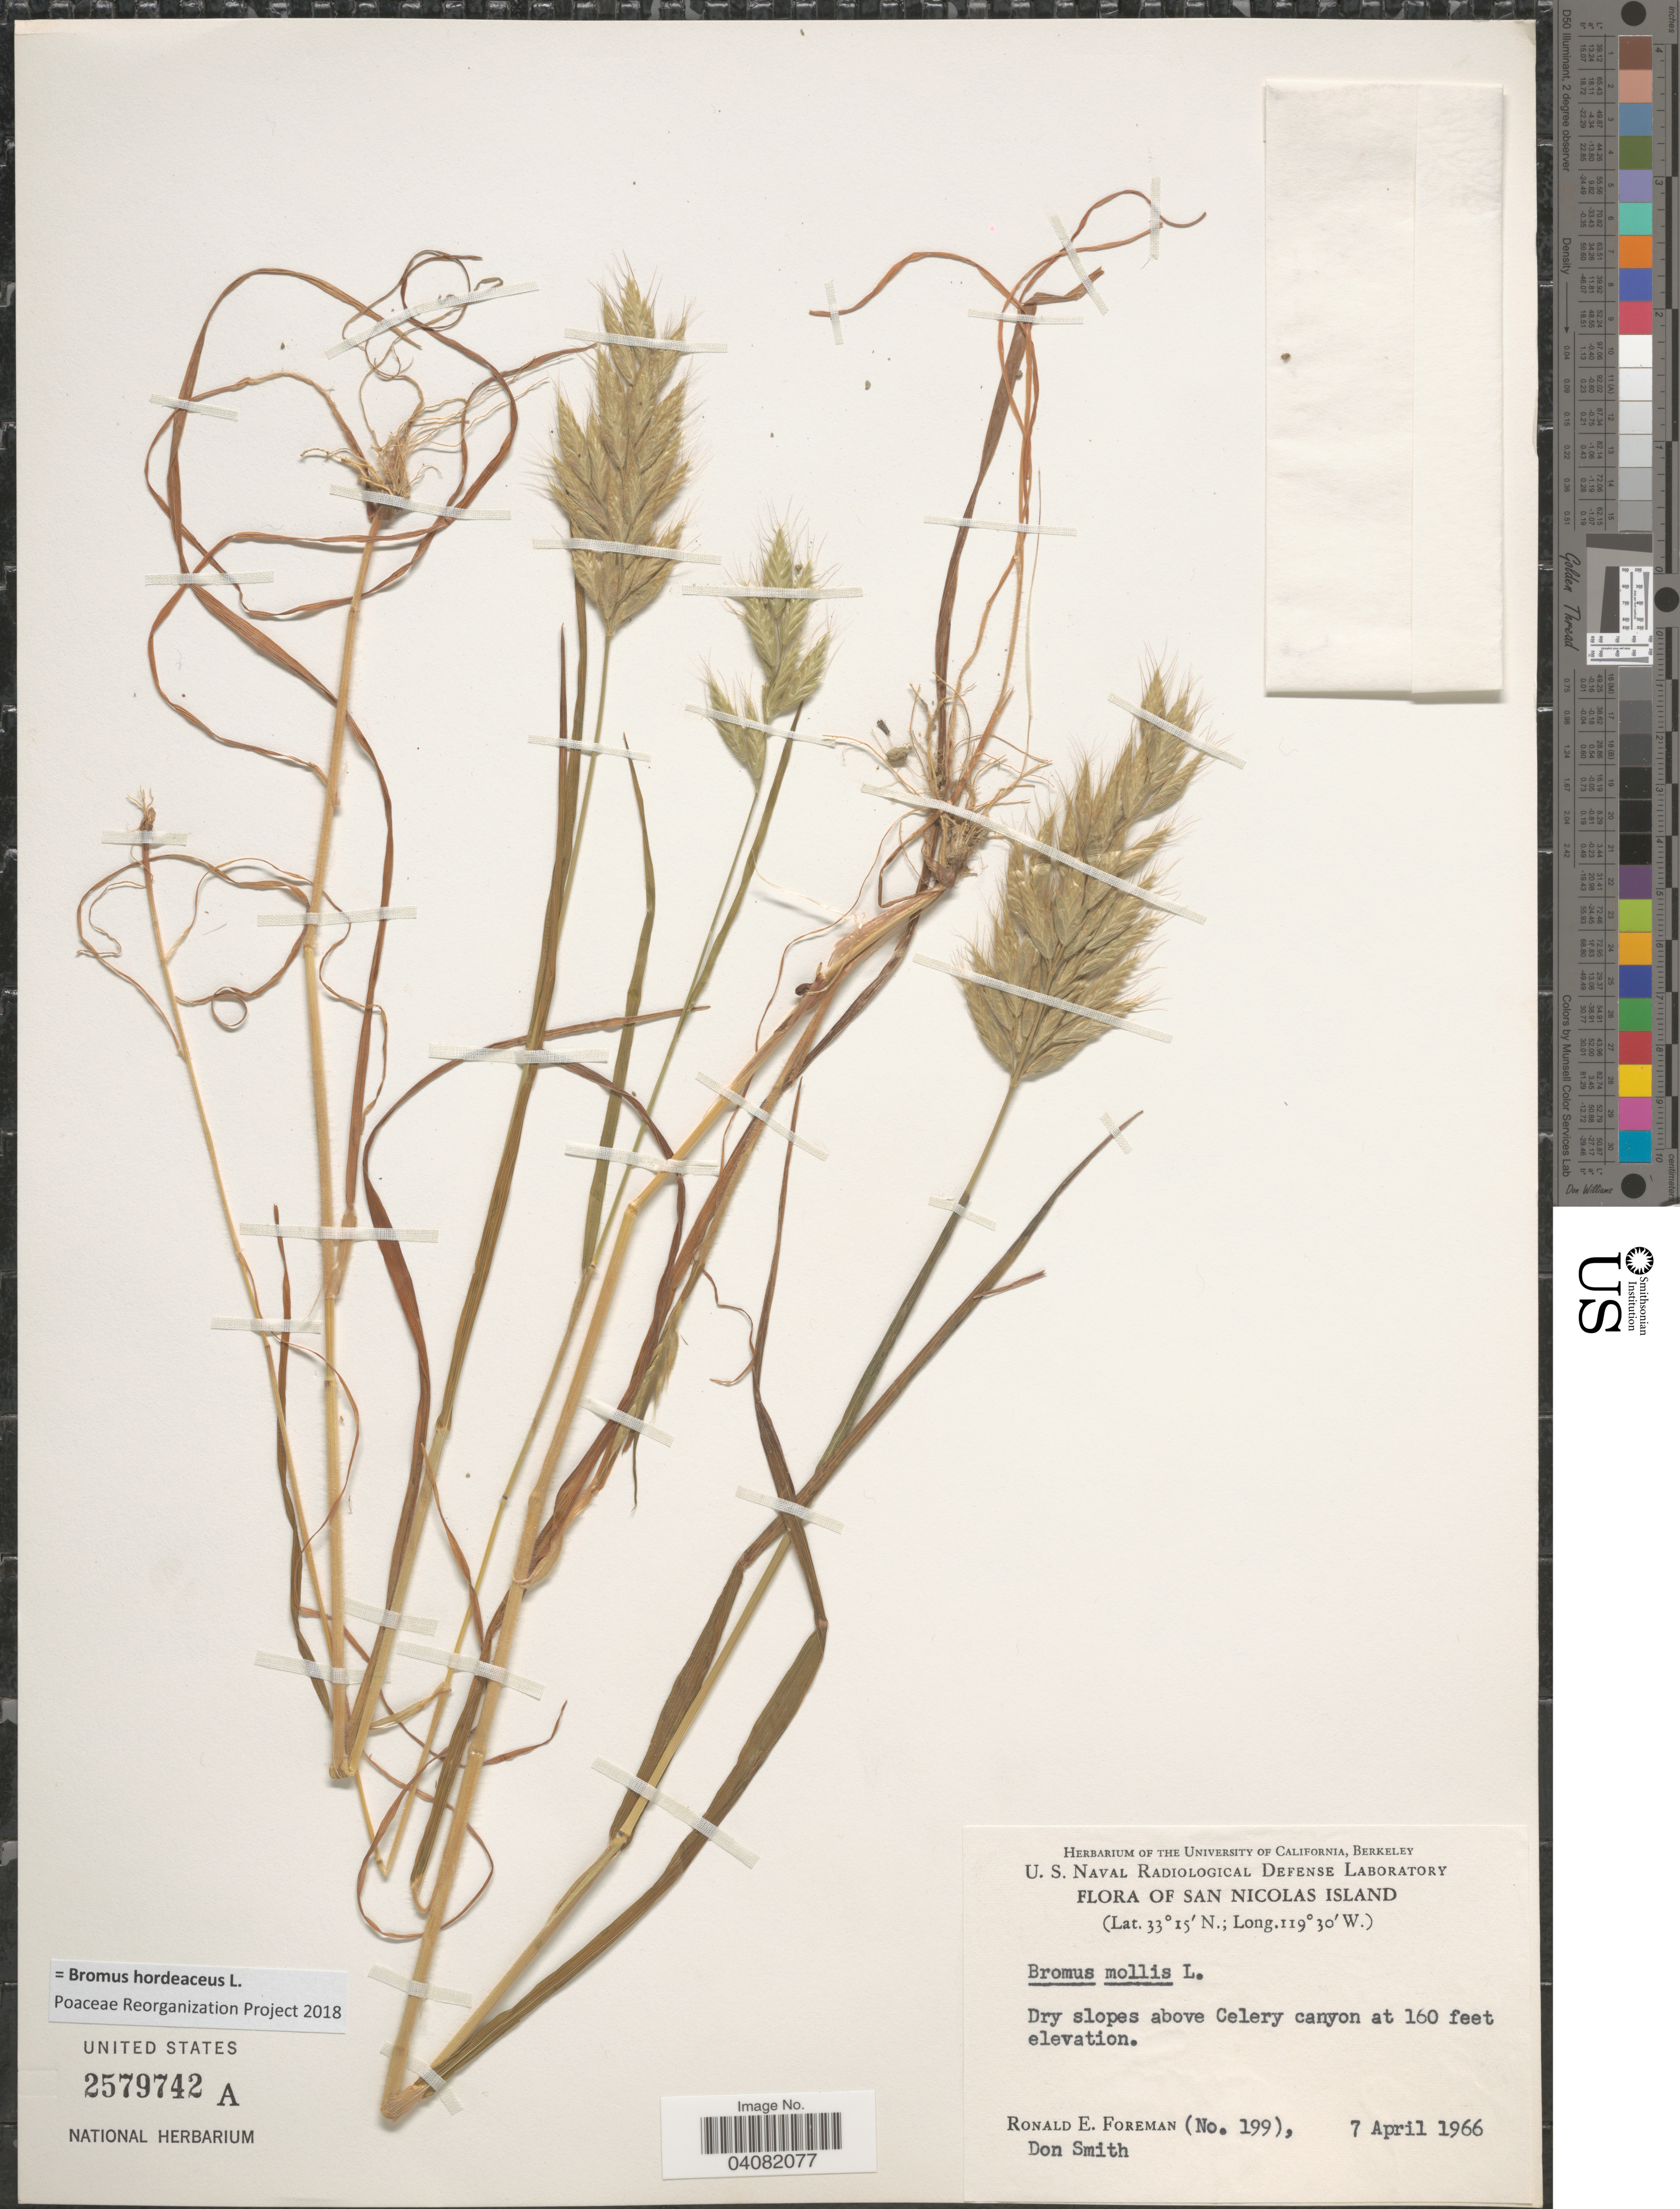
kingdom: Plantae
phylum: Tracheophyta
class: Liliopsida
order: Poales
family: Poaceae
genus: Bromus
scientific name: Bromus hordeaceus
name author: L.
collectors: R. Foreman & D. Smith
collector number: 199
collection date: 1966-04-07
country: United States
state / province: California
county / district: Ventura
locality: San Nicolas Island. Dry slopes above Celery canyon.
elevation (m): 49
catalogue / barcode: US 2579742A